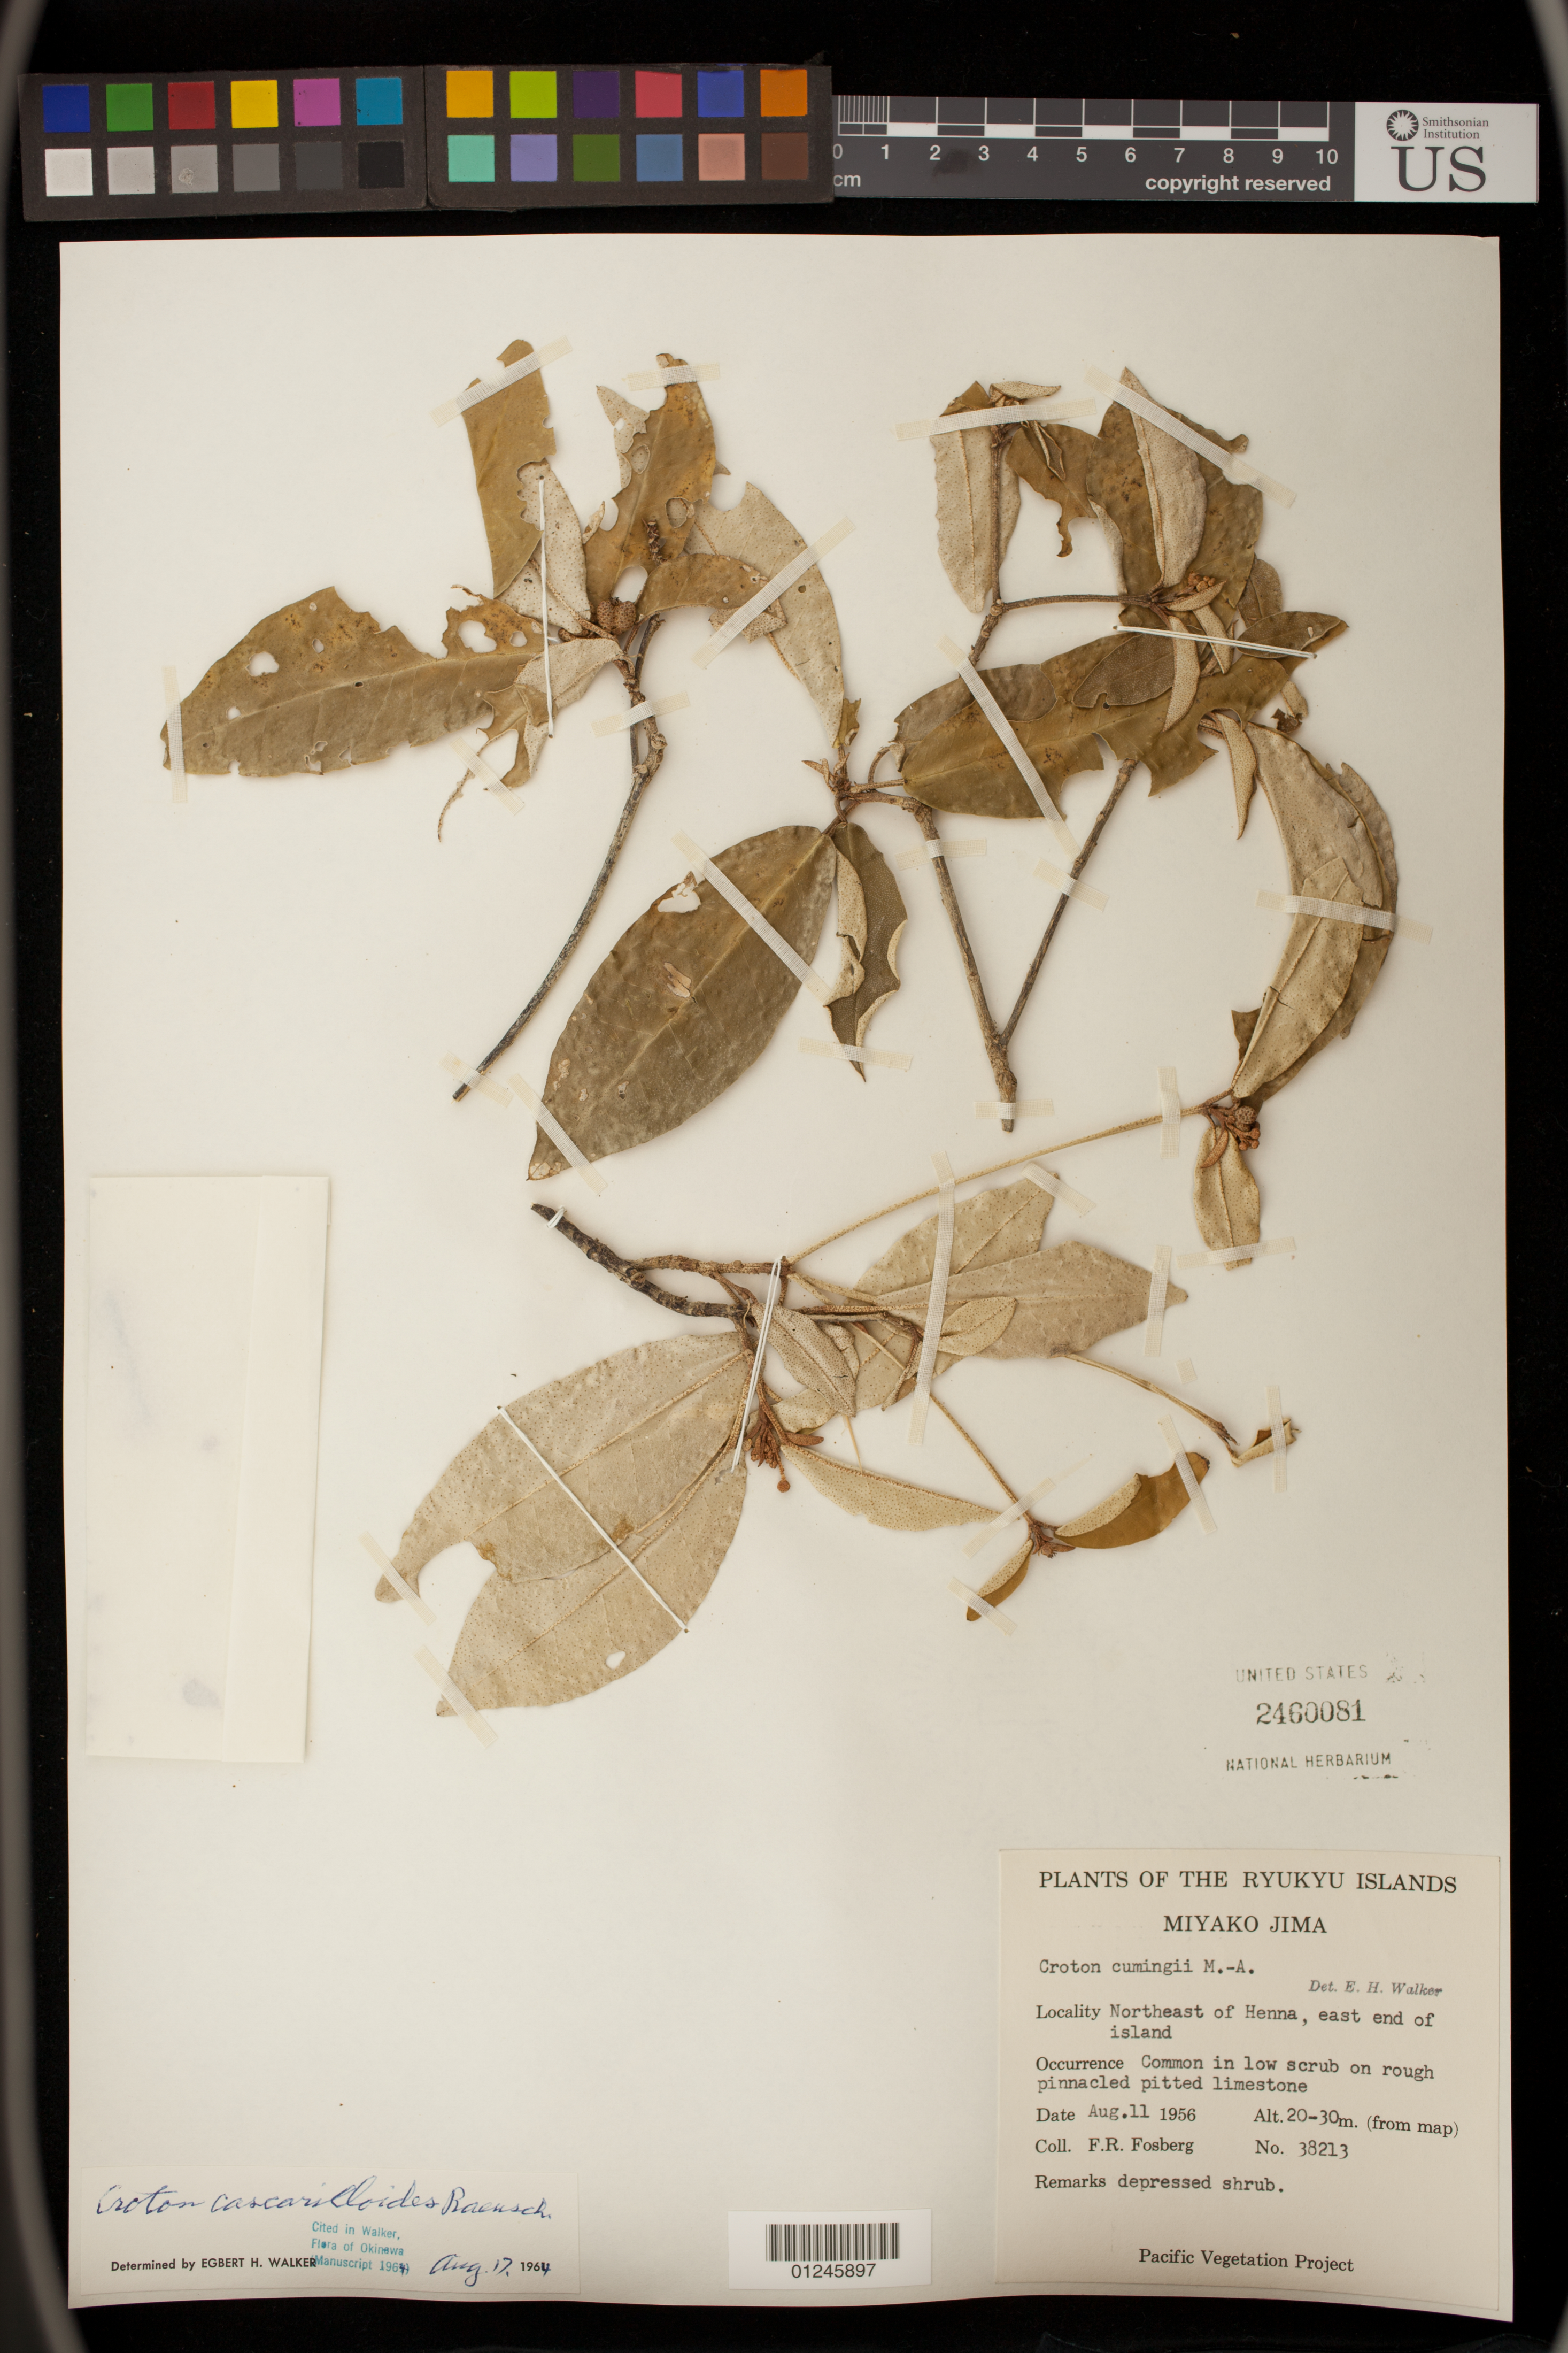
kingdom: Plantae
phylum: Tracheophyta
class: Magnoliopsida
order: Malpighiales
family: Euphorbiaceae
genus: Croton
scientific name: Croton cascarilloides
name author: Raeusch.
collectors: F. R. Fosberg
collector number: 38213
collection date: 1956-08-11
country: Japan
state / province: Okinawa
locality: Miyakojima, northeast of Henna, east end of island. Ryuku Islands.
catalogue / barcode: US 2460081